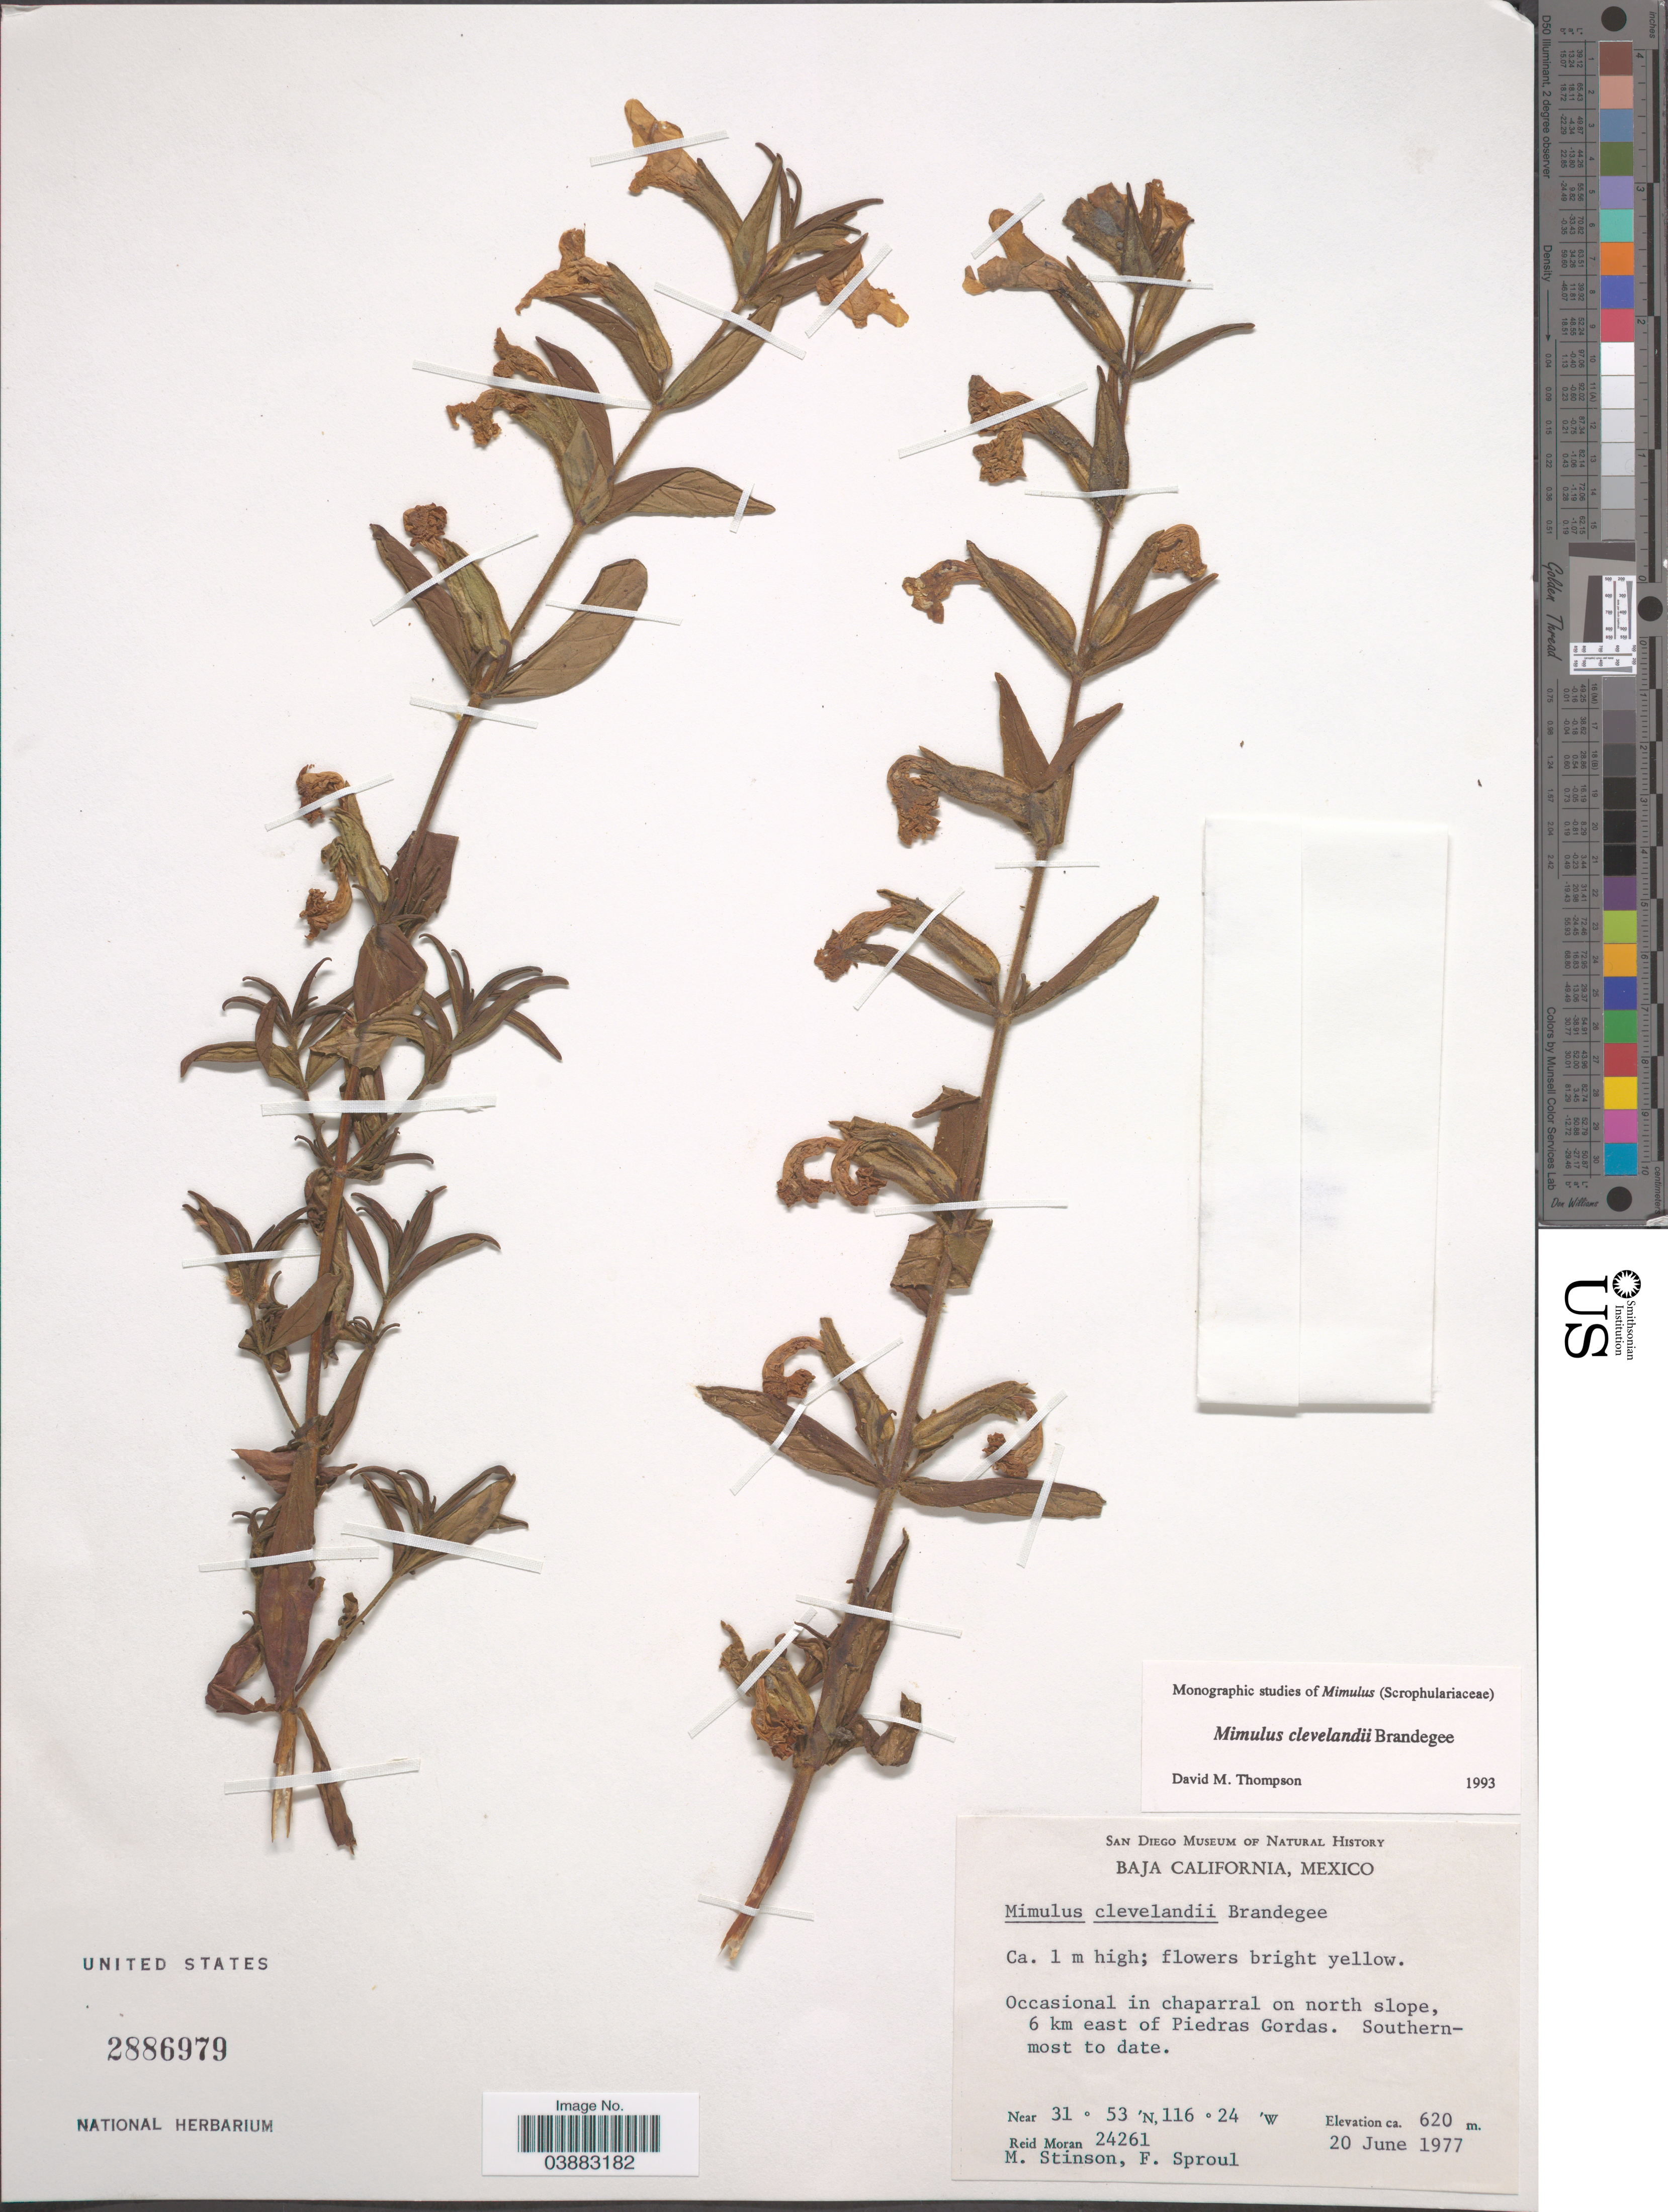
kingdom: Plantae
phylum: Tracheophyta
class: Magnoliopsida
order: Lamiales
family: Phrymaceae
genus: Mimulus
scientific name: Mimulus clevelandii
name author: Brandegee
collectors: R. Moran, Stinson, M. & Sproul, F.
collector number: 24261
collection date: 1977-06-20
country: Mexico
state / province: Baja California Norte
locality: In chaparral on north slope, 6 km east of Piedras Gordas. Southern-most to date.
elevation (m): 620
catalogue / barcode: US 2886979